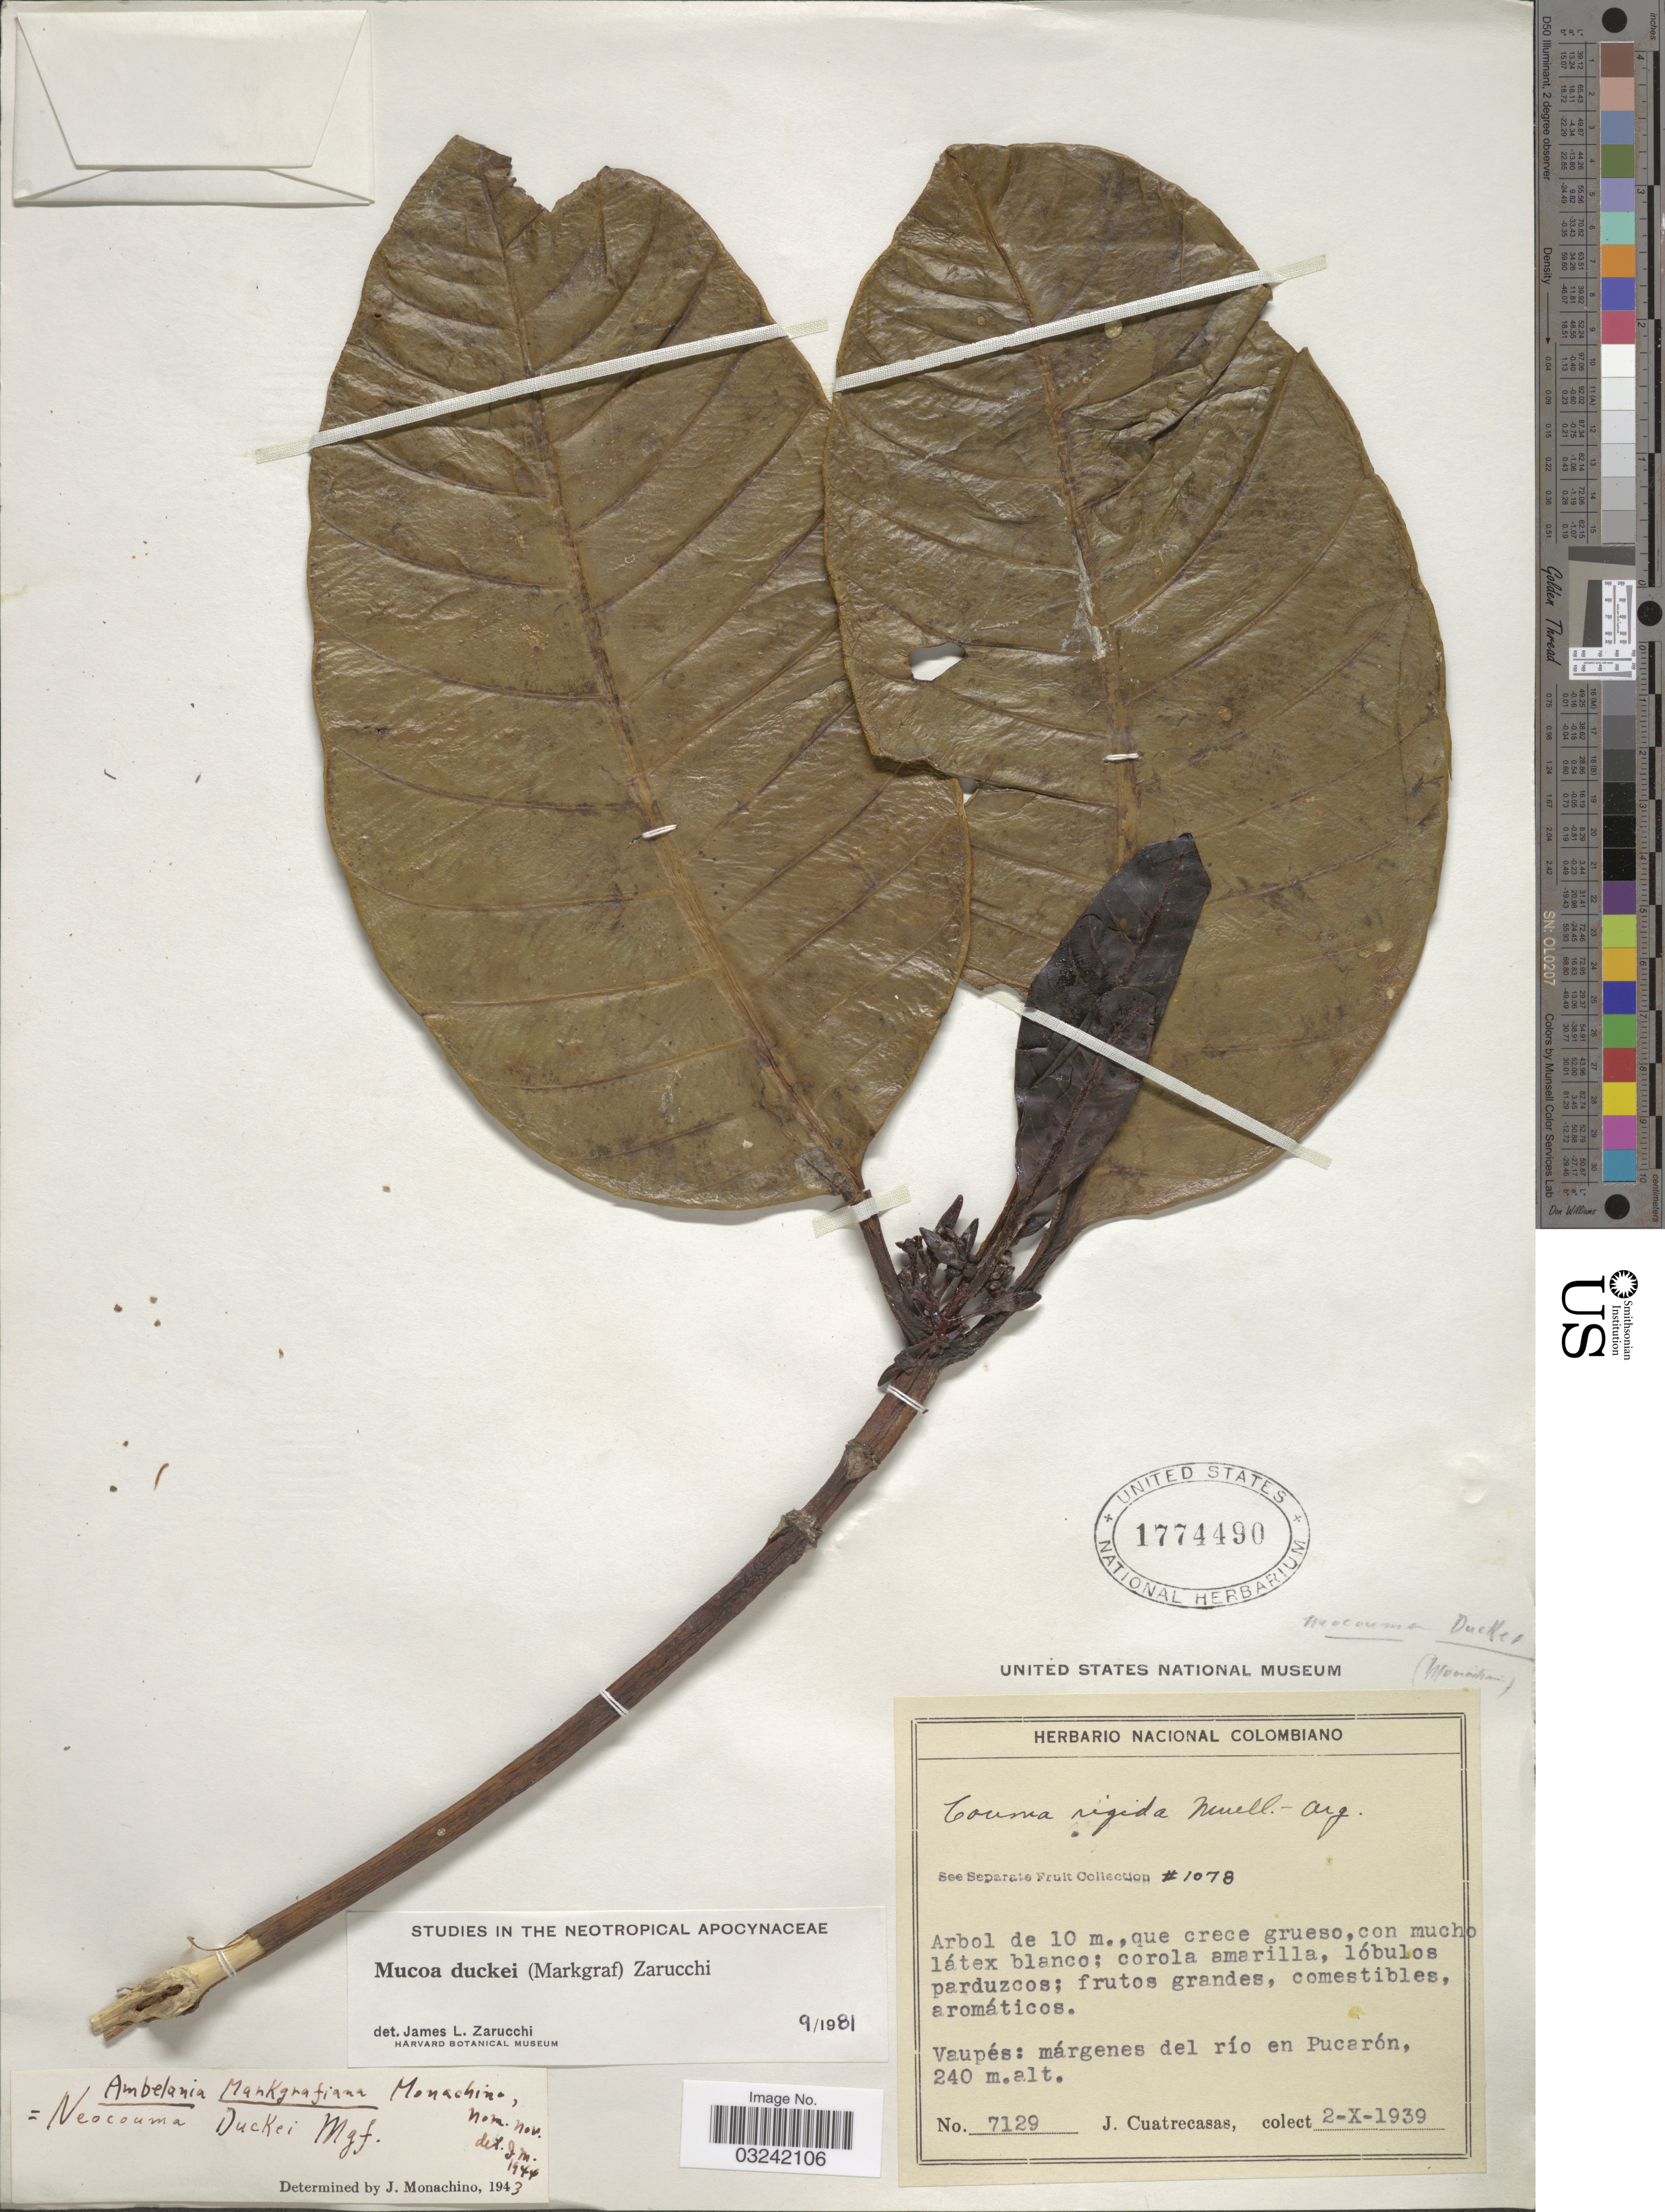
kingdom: Plantae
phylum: Tracheophyta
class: Magnoliopsida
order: Gentianales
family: Apocynaceae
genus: Mucoa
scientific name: Mucoa duckei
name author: (Markgr.) Zarucchi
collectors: J. Cuatrecasas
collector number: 7129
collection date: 1939-10-02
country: Colombia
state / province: Vaupés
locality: Márgenes del río en Pucarón.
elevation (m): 240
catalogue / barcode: US 1774490